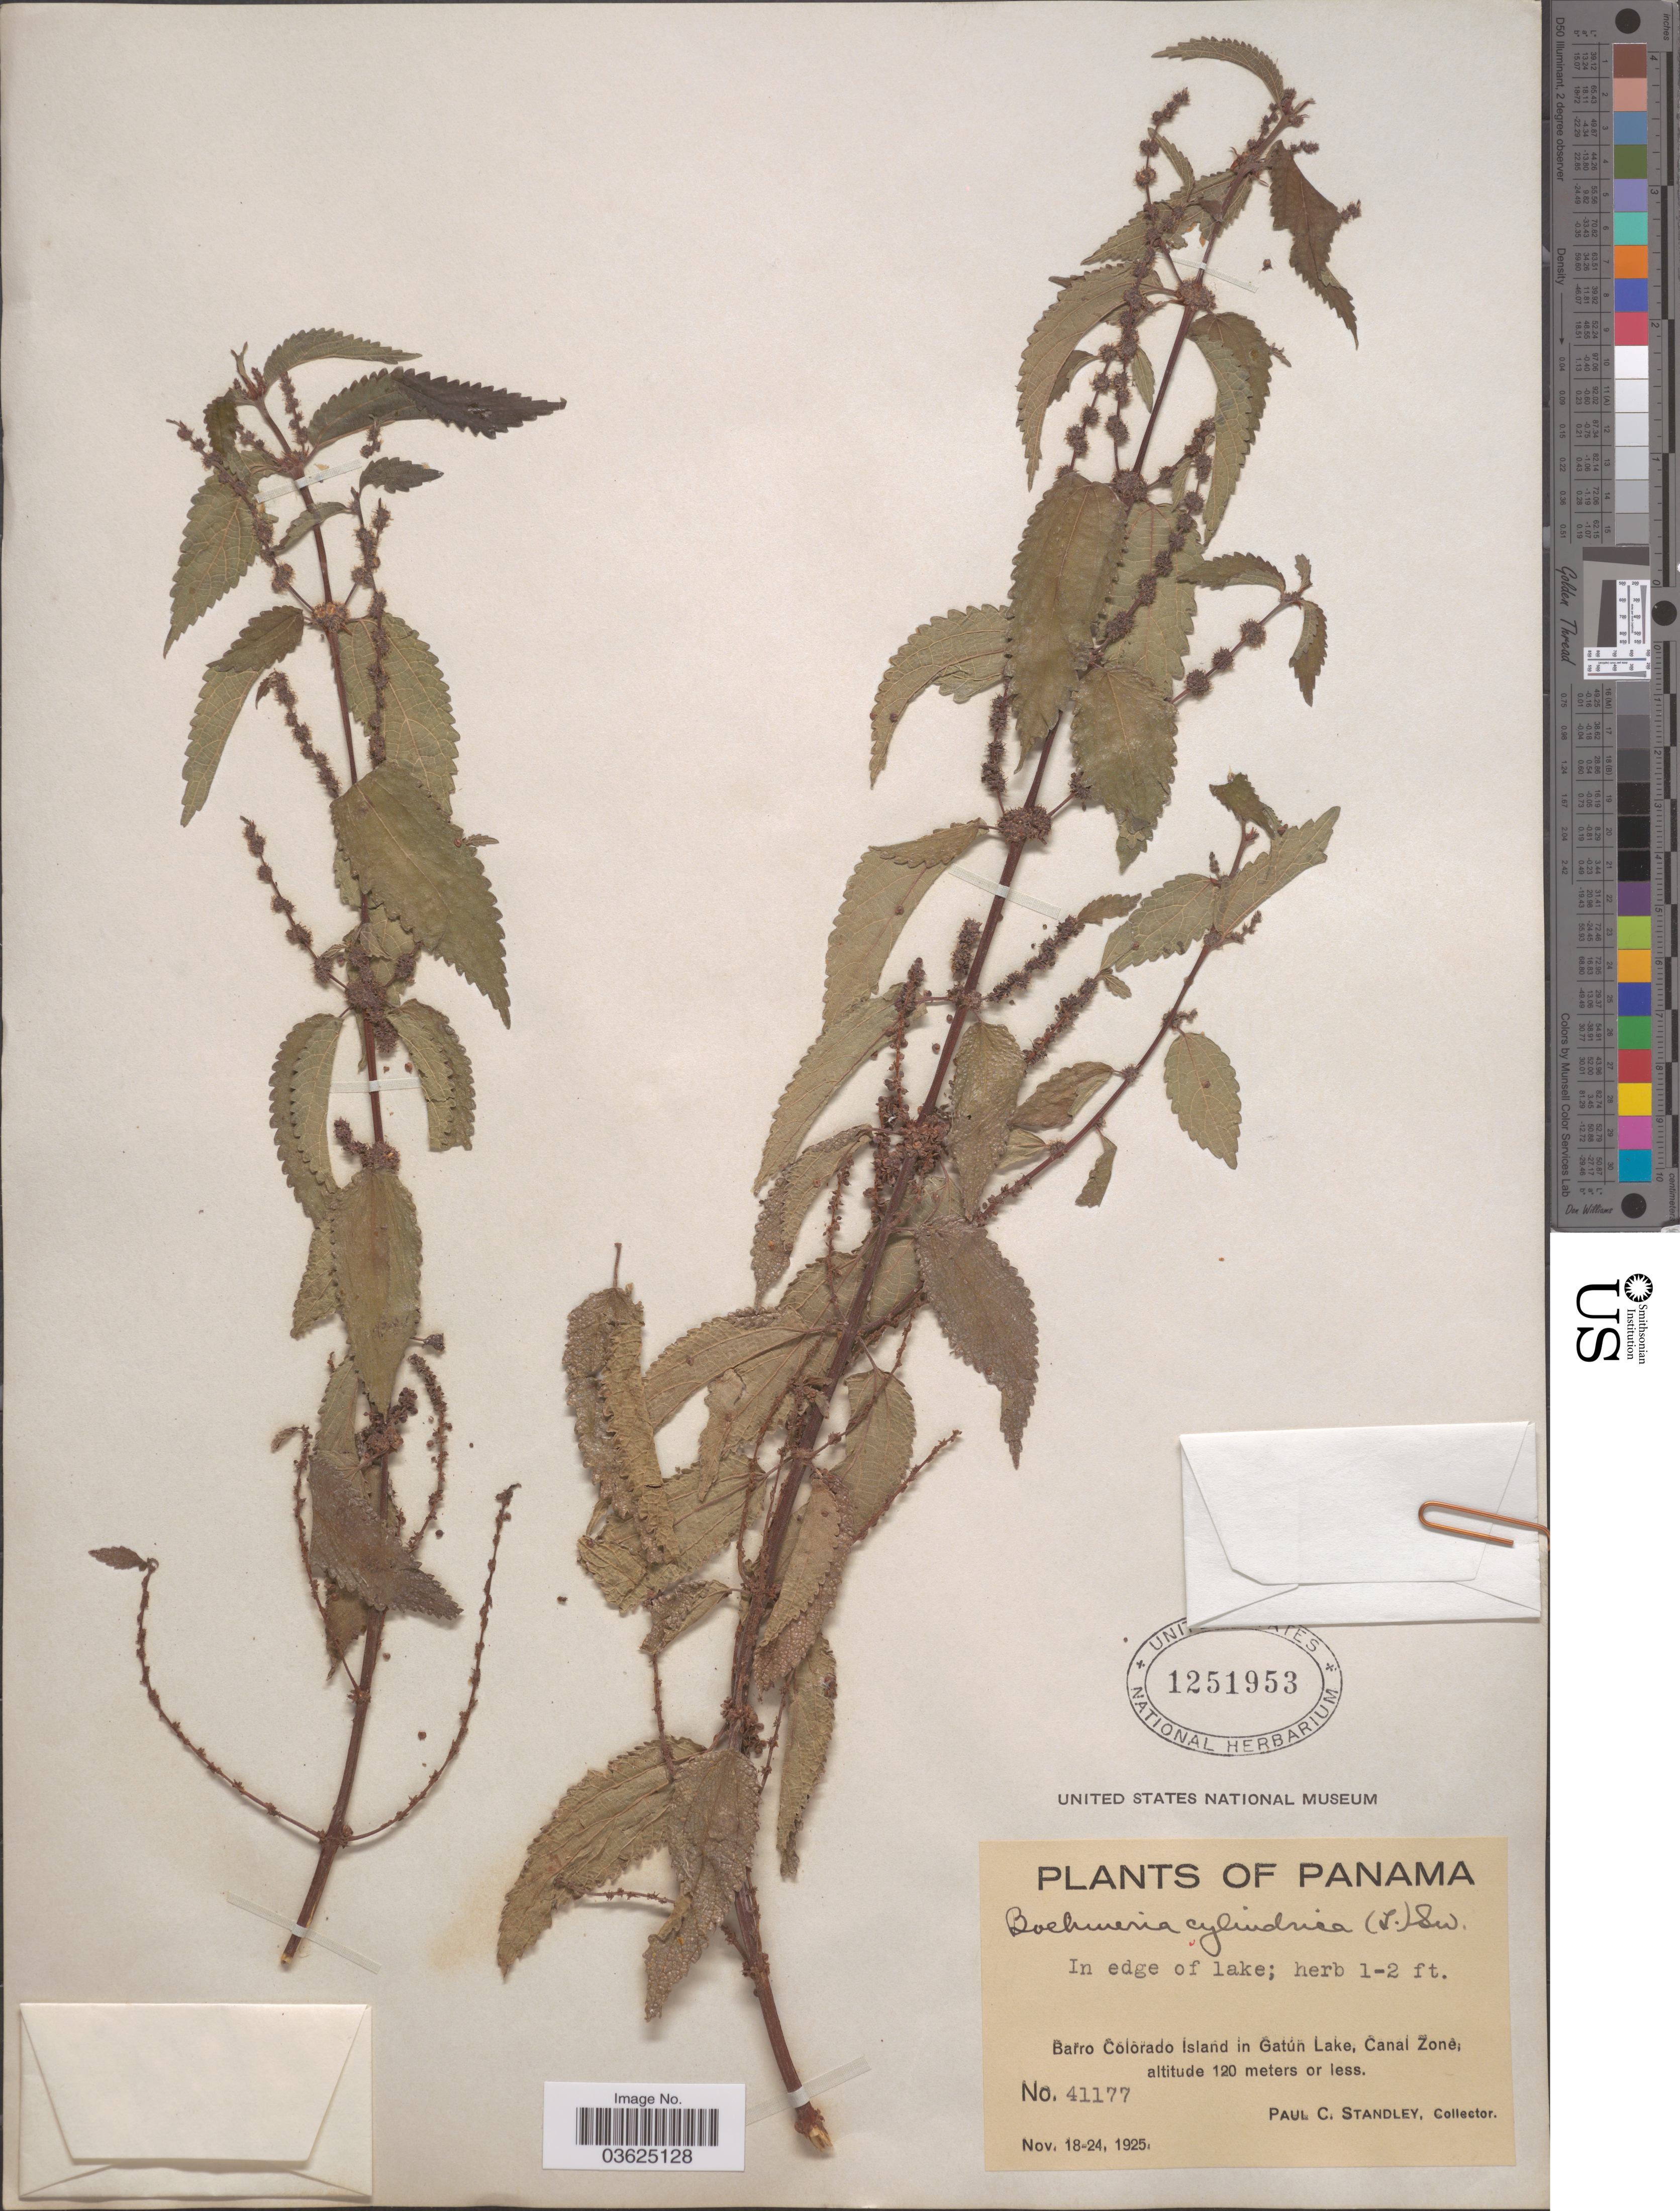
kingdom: Plantae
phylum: Tracheophyta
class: Magnoliopsida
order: Rosales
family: Urticaceae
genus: Boehmeria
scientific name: Boehmeria cylindrica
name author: (L.) Sw.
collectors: P. C. Standley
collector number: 41177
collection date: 1925-11-18/1925-11-24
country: Panama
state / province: Panamá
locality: Barro Colorado Island in Gatún Lake, Canal Zone.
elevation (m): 120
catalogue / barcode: US 1251953